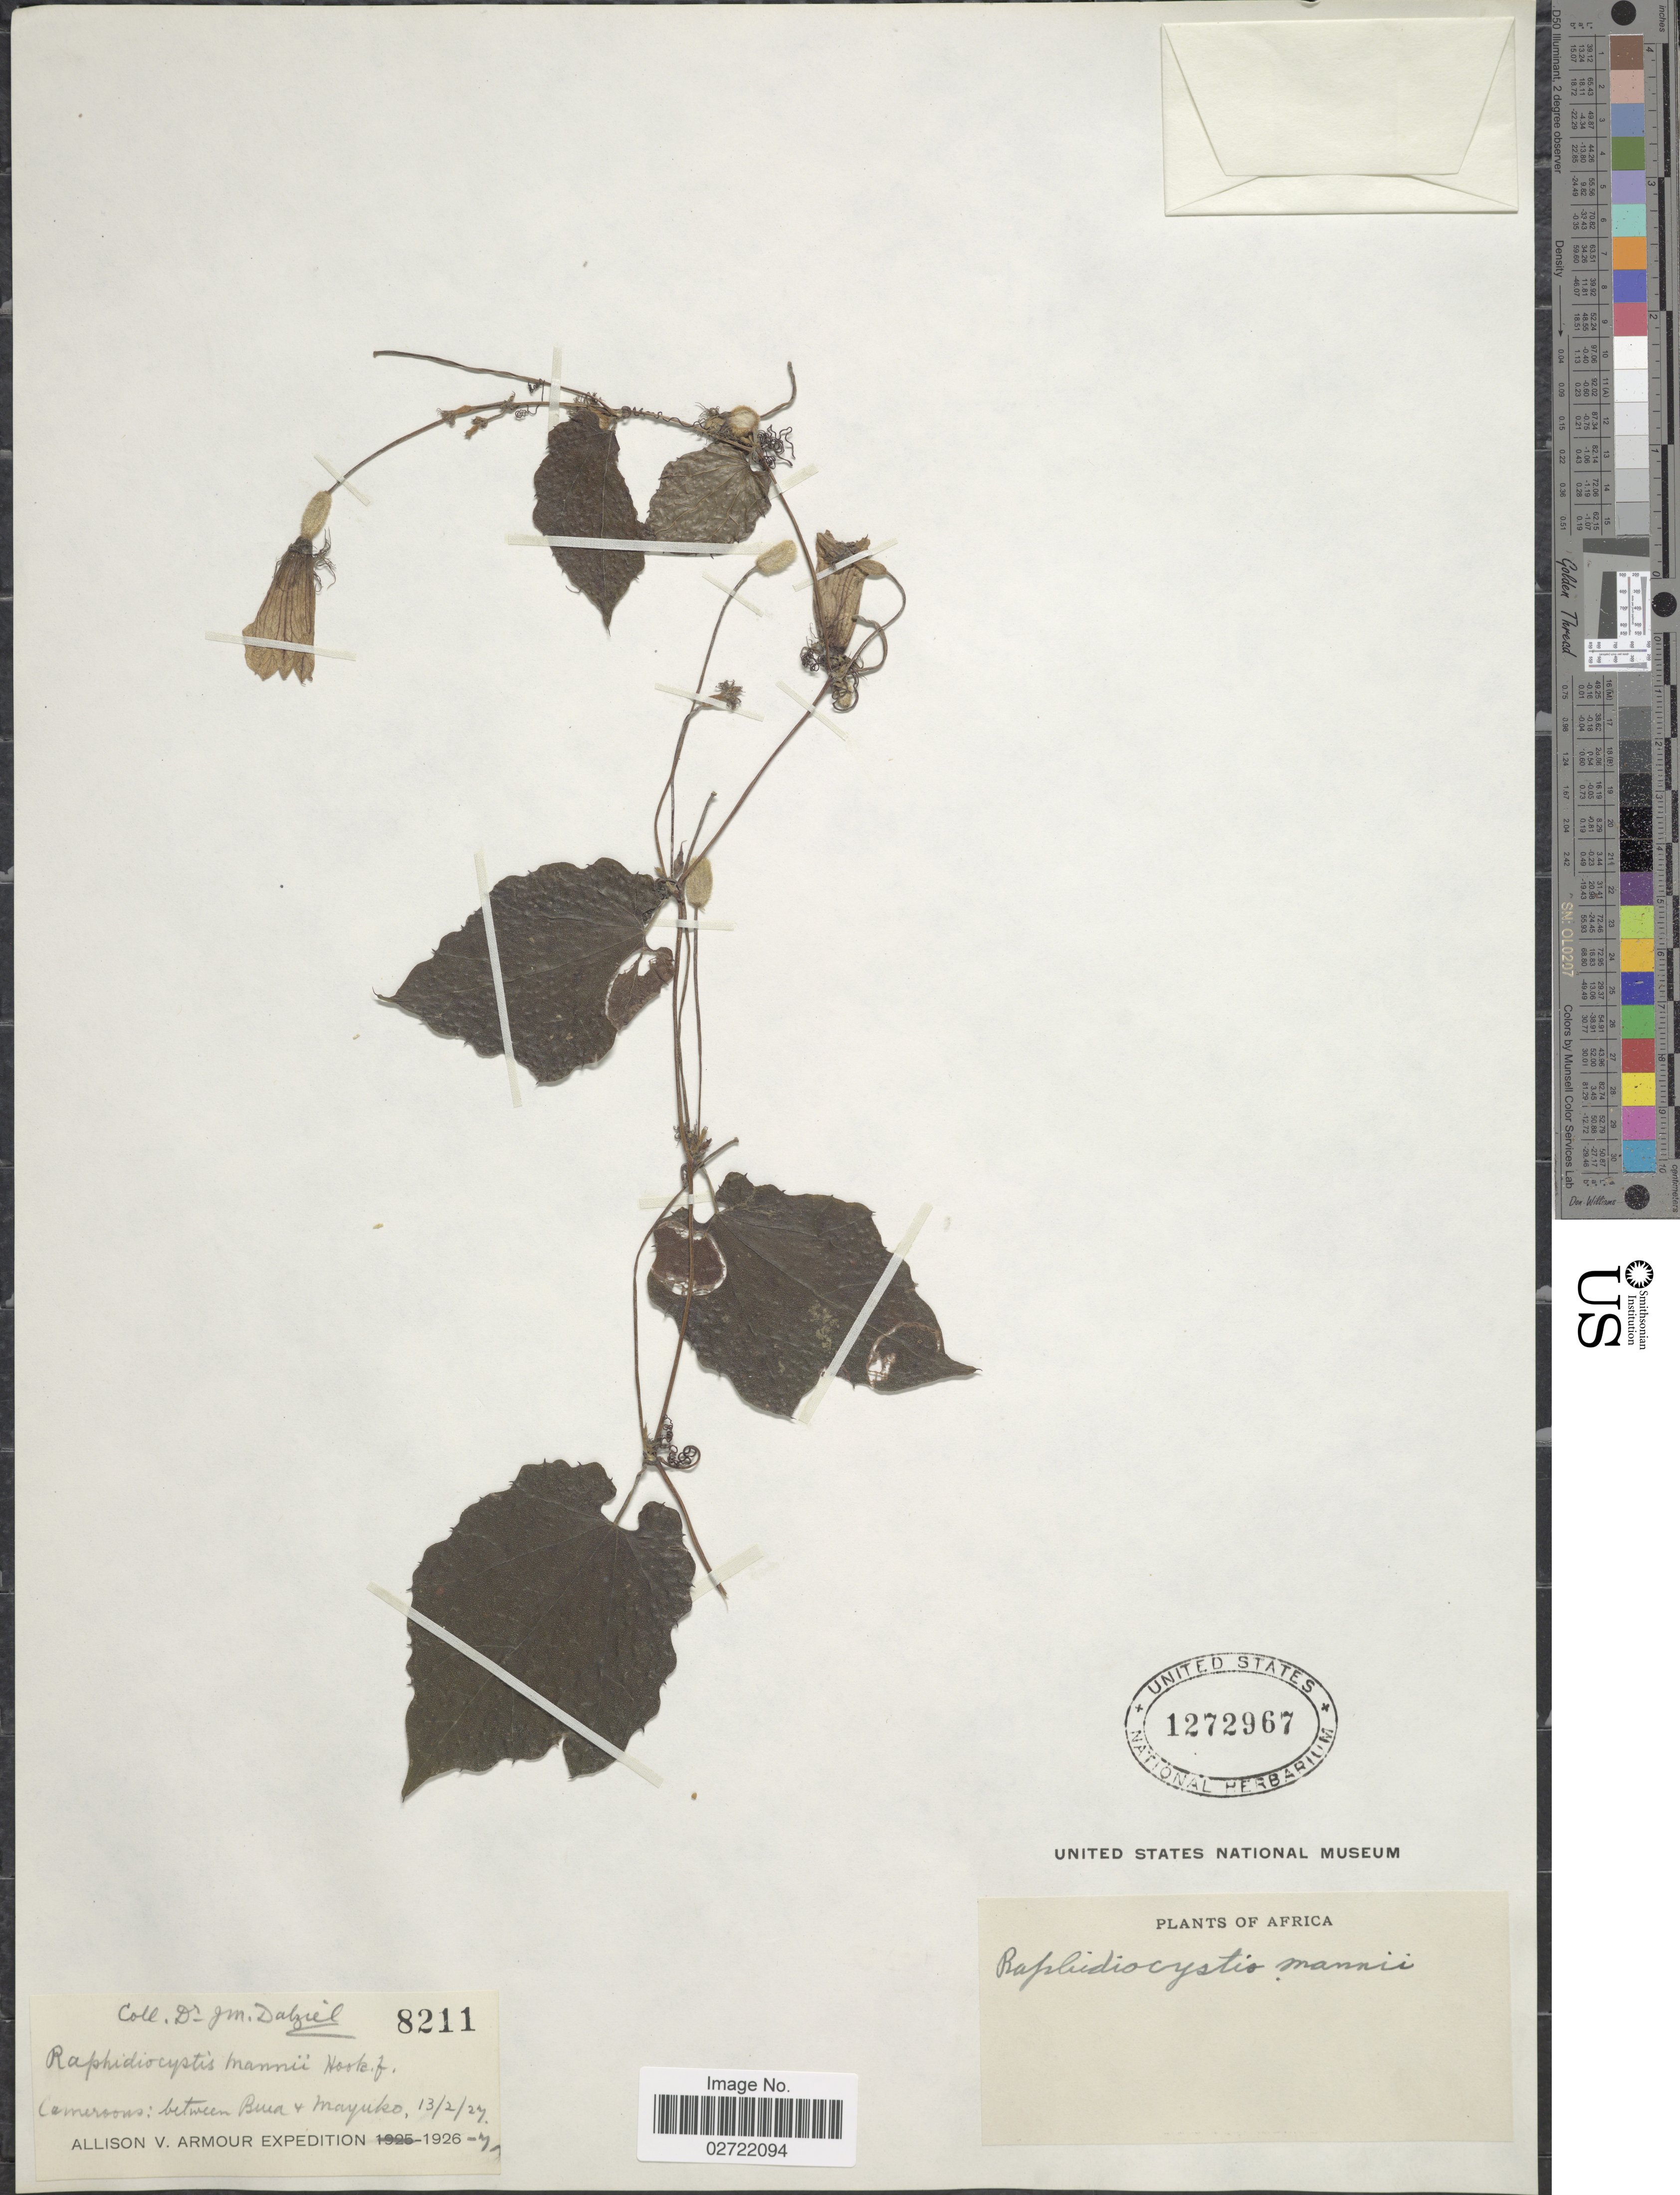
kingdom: Plantae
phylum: Tracheophyta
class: Magnoliopsida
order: Cucurbitales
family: Cucurbitaceae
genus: Raphidiocystis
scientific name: Raphidiocystis mannii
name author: Hook. f.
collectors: J. Dalziel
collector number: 8211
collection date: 1927-02-13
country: Cameroon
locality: Between Buea + Mayuko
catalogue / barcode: US 1272967